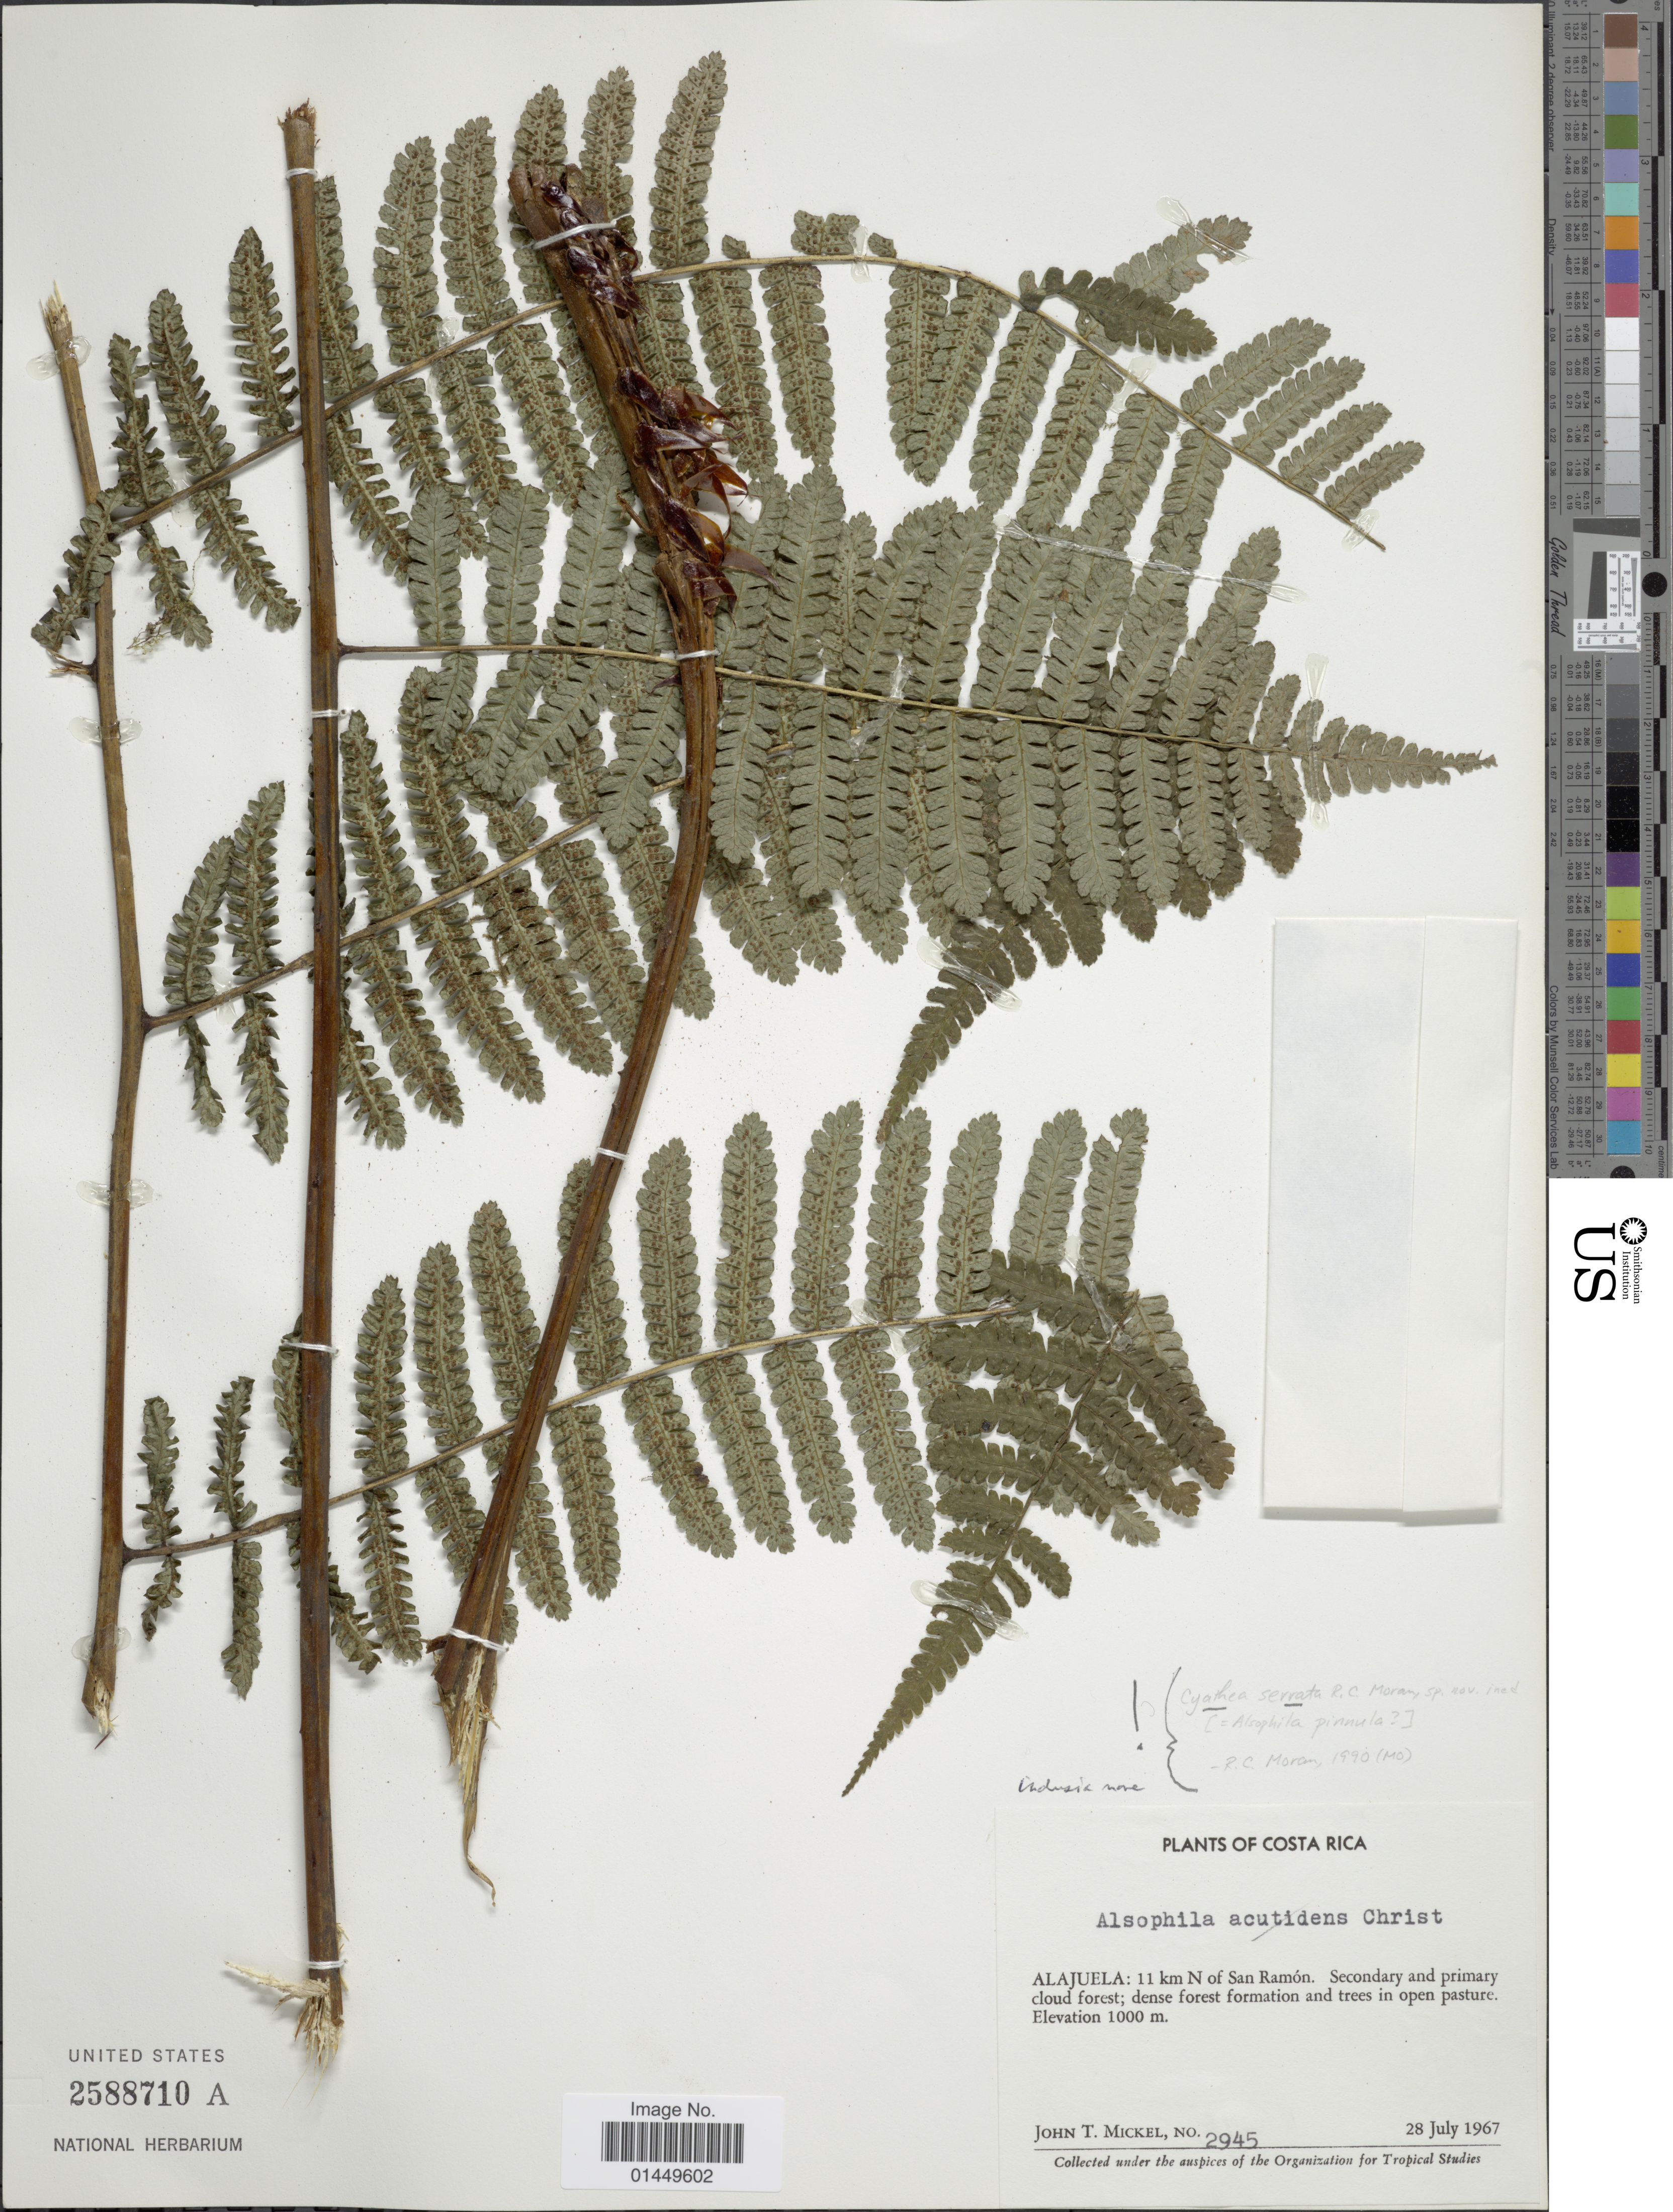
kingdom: Plantae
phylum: Tracheophyta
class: Polypodiopsida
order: Cyatheales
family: Cyatheaceae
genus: Cyathea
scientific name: Cyathea serrata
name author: Moran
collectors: J. T. Mickel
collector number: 2945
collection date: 1967-07-28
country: Costa Rica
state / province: Alajuela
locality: Alajuela: 11 km N of San Ramon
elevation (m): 1000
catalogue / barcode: US 2588710A